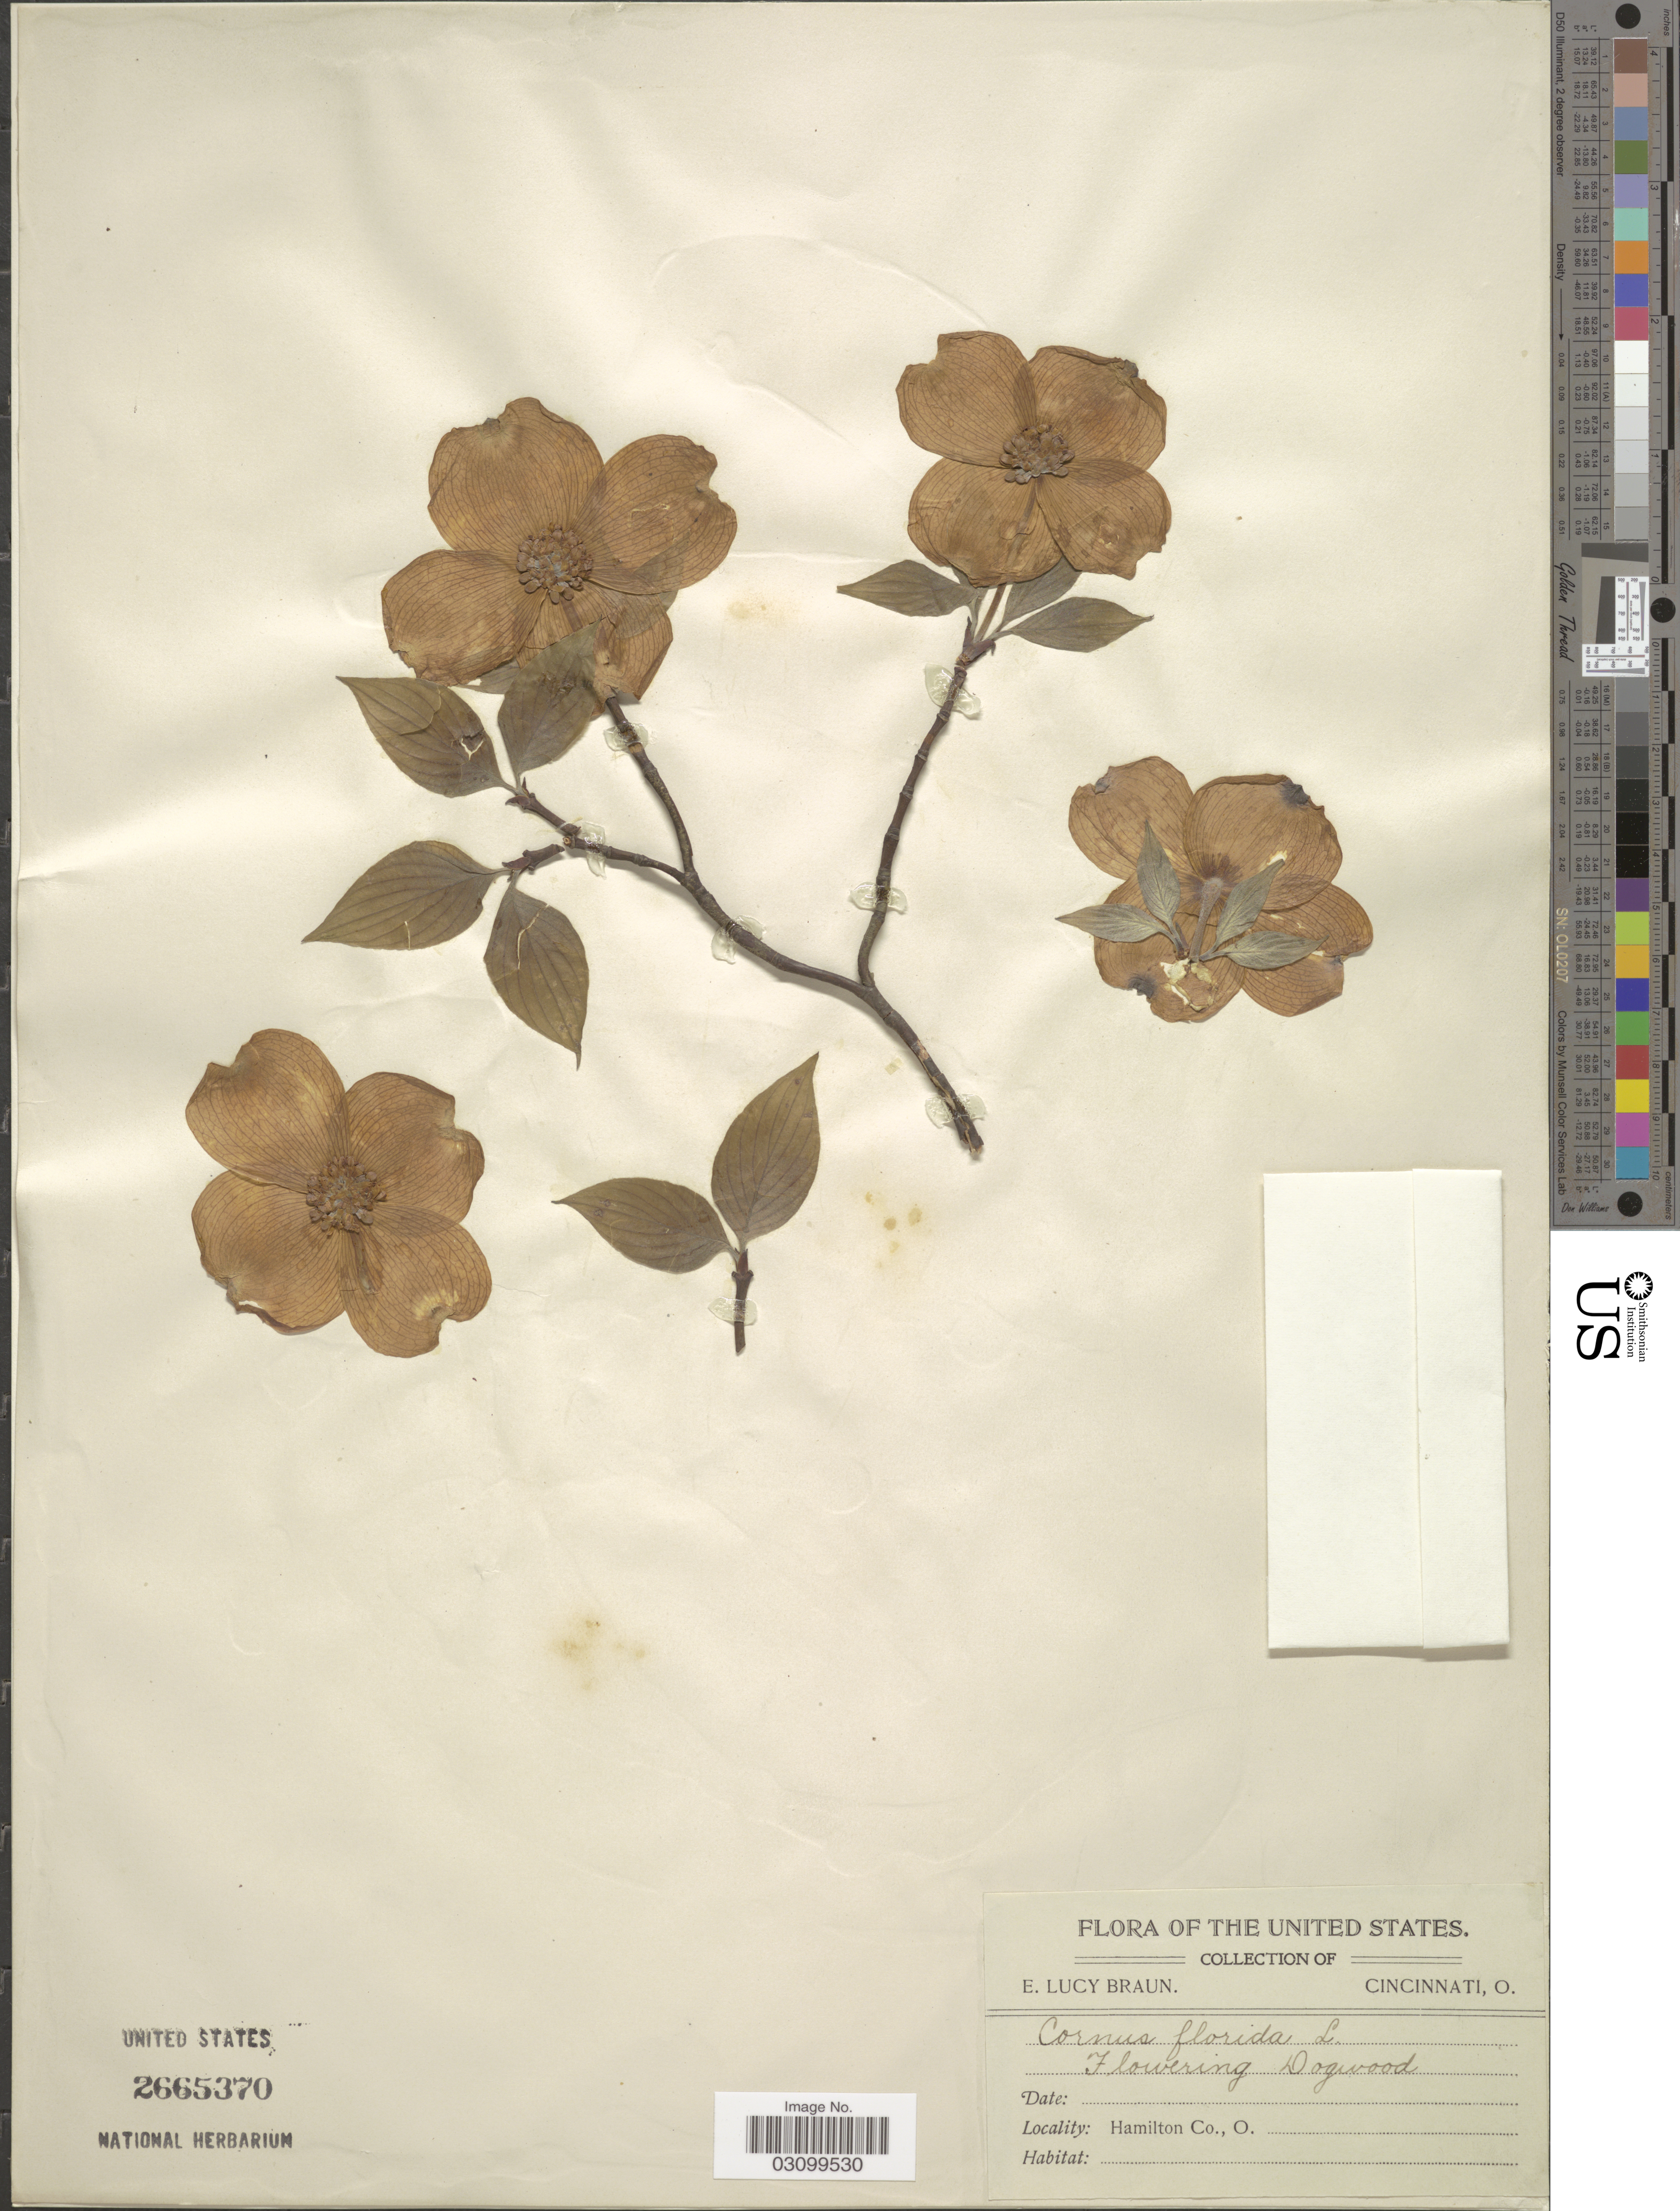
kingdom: Plantae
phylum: Tracheophyta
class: Magnoliopsida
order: Cornales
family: Cornaceae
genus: Cornus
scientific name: Cornus florida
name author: L.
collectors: E. L. Braun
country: United States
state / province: Ohio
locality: Hamilton Co.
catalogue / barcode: US 2665370